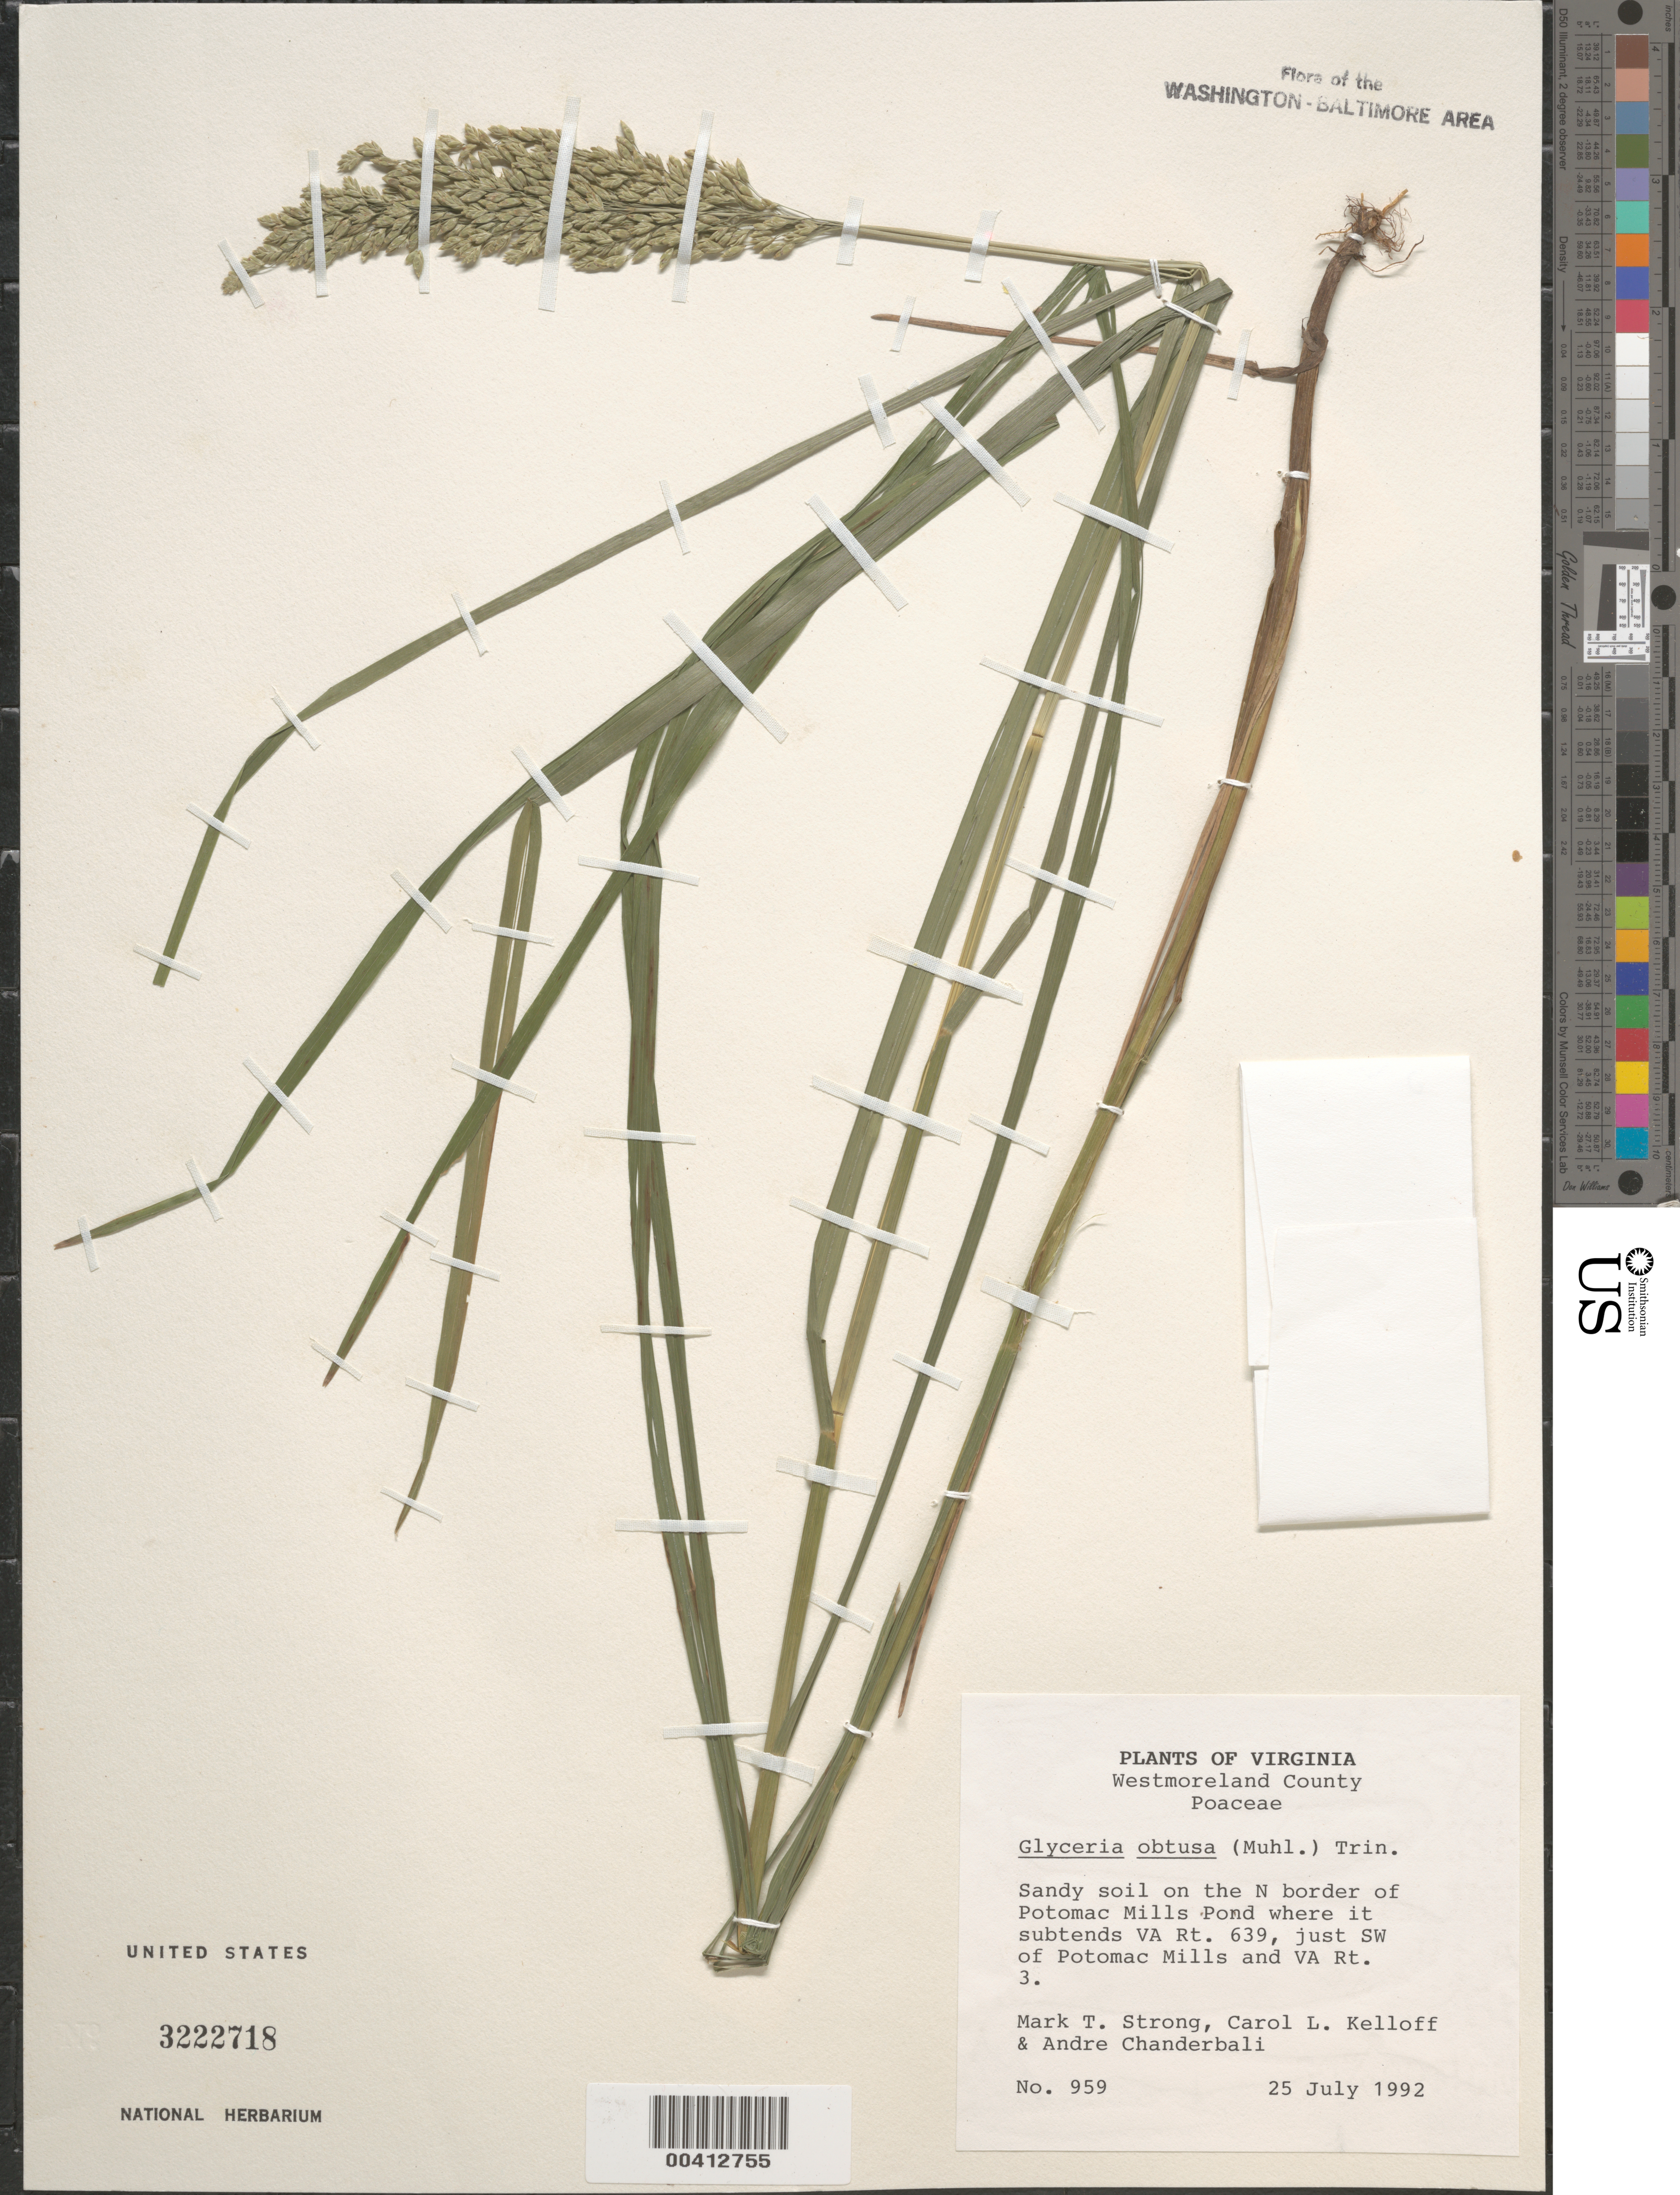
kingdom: Plantae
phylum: Tracheophyta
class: Liliopsida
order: Poales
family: Poaceae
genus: Glyceria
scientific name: Glyceria obtusa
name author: (Muhl.) Trin.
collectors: M. T. Strong, C. L. Kelloff & A. S. Chanderbali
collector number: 959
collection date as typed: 25 Jul 1992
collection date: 1992-07-25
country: United States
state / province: Virginia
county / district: Westmoreland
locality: SW of Potomac Mills and Rt 3, N border of Potomac Mills Pond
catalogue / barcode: US 3222718